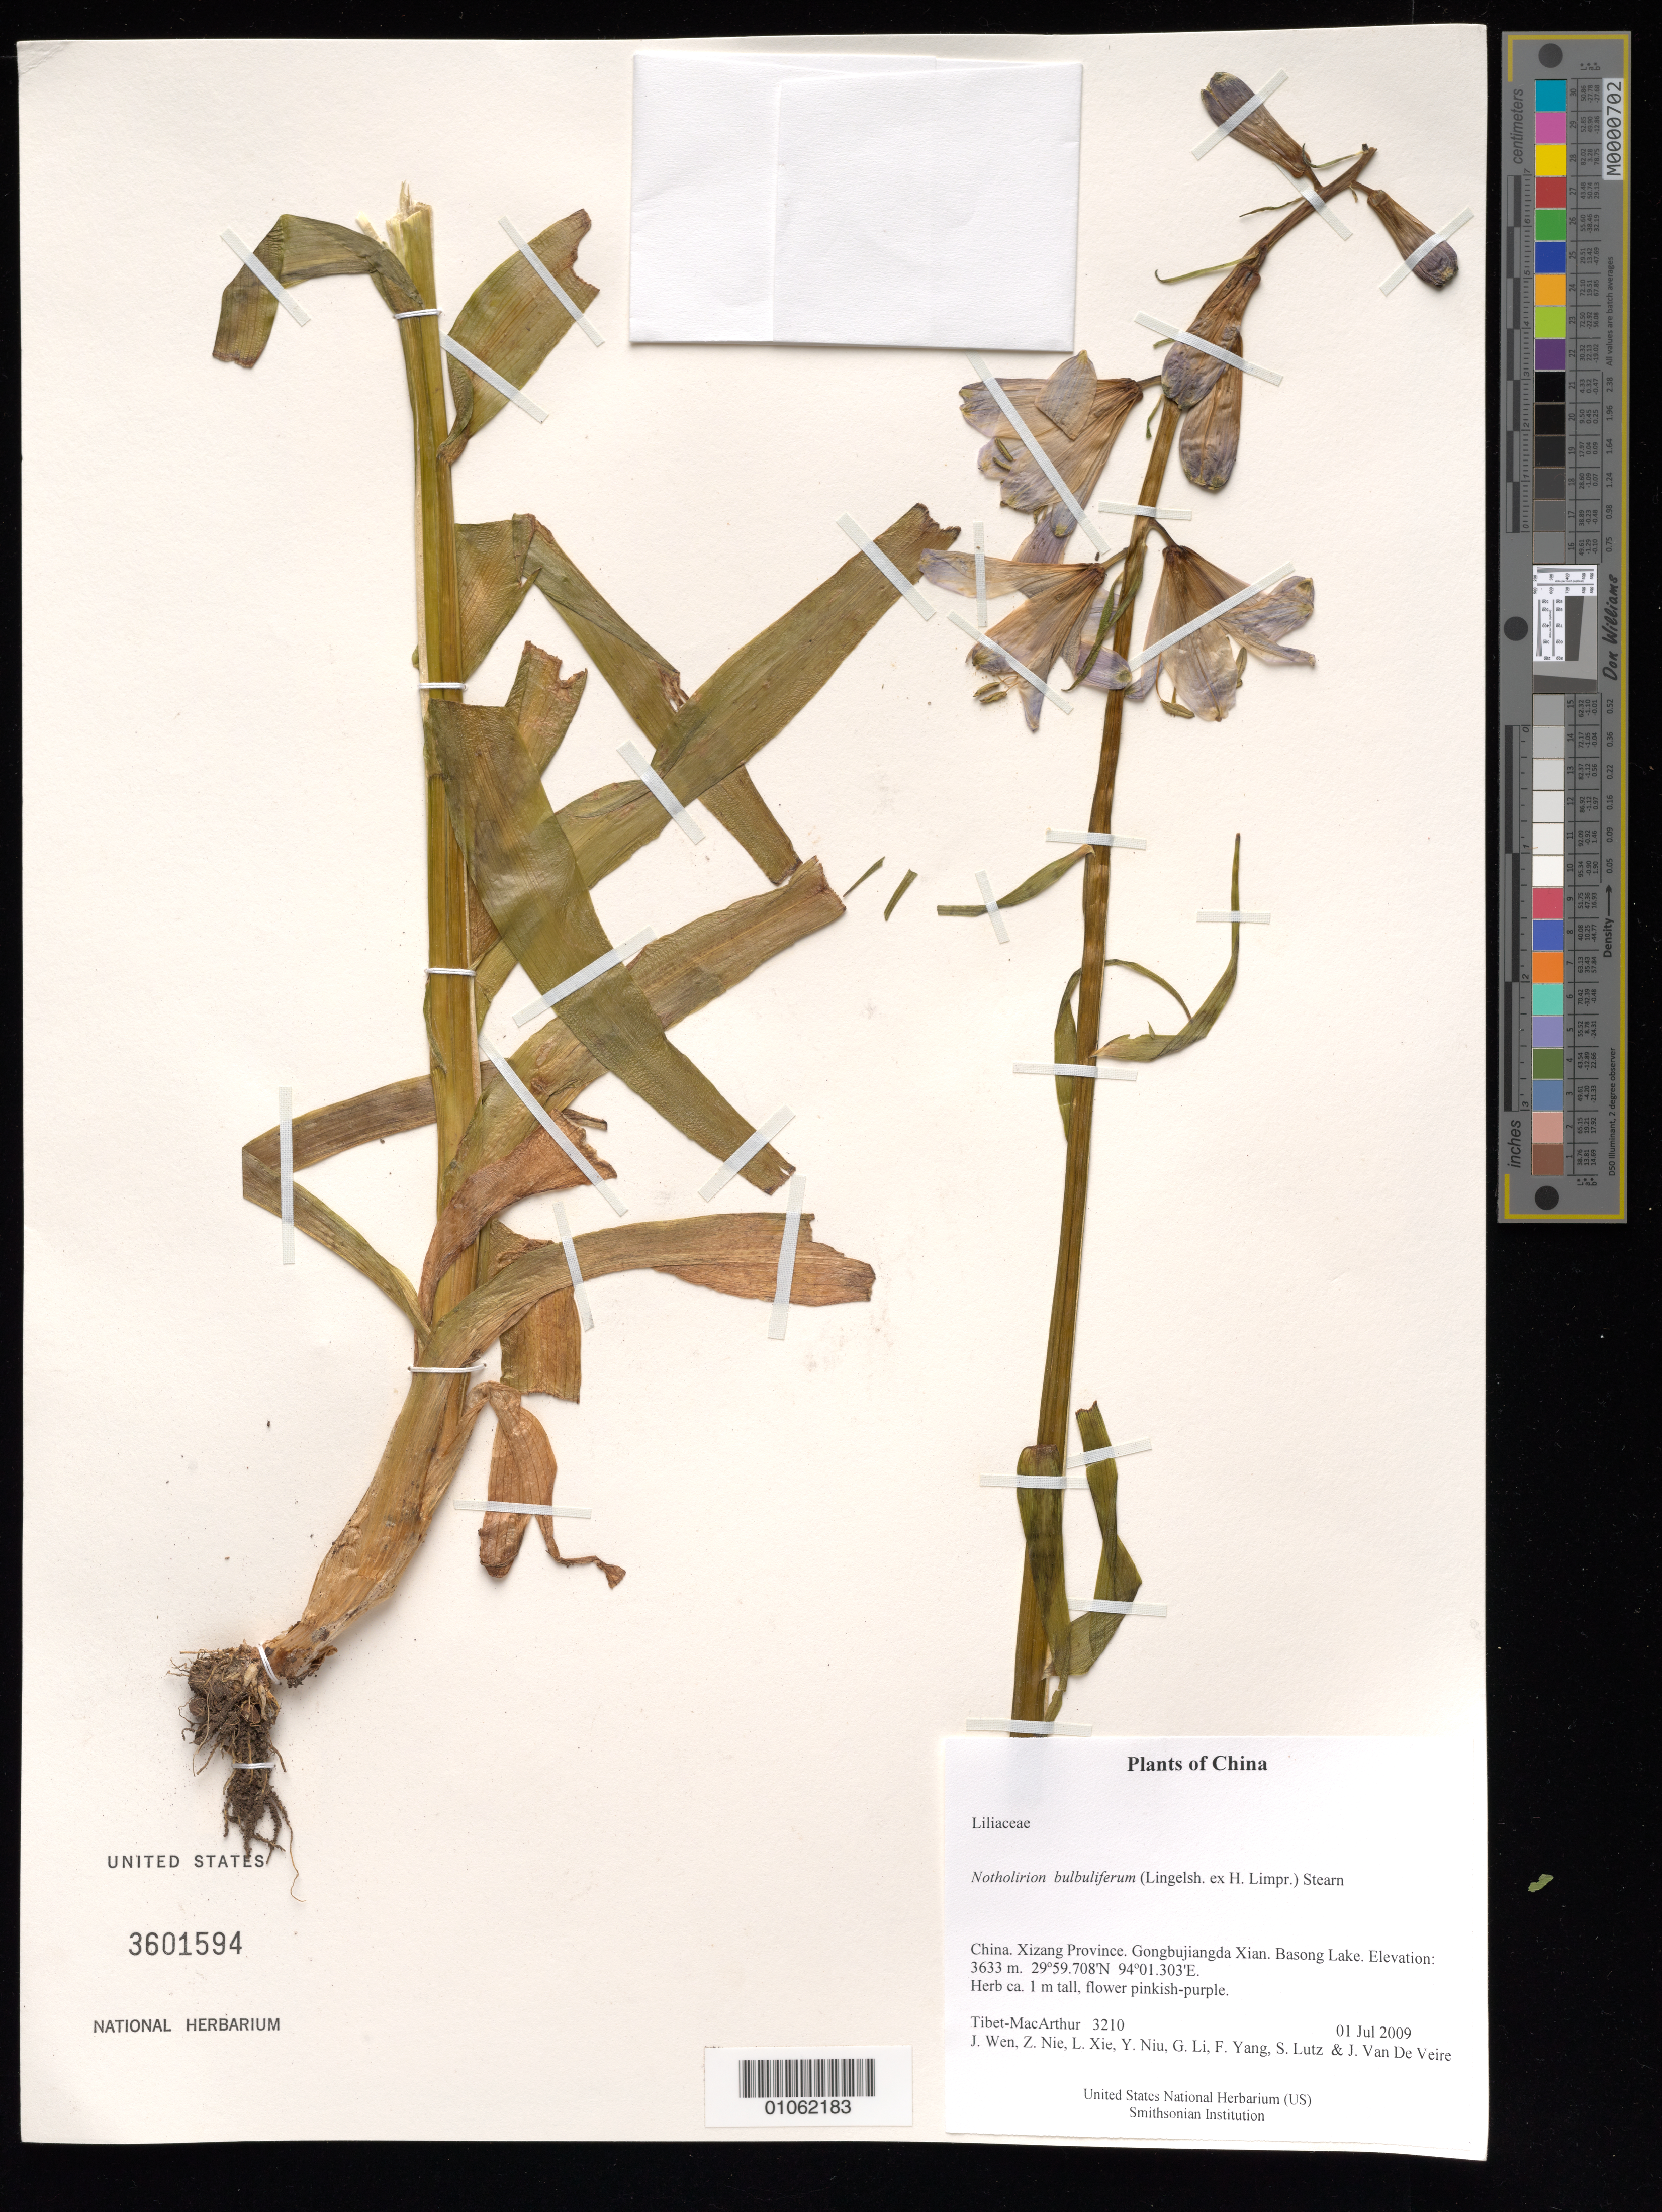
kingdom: Plantae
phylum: Tracheophyta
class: Liliopsida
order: Liliales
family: Liliaceae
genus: Notholirion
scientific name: Notholirion bulbuliferum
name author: (Lingelsh. ex H. Limpr.) Stearn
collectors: Tibet-MacArthur, J. Wen, Z. Nie, L. Xie, Y. Niu, G. Li, F. Yang, S. Lutz & J. Van De Veire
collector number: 3210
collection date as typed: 01 Jul 2009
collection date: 2009-07-01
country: China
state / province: Xizang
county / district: Gongbujiangda Xian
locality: Basong Lake.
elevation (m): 3633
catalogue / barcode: US 3601594